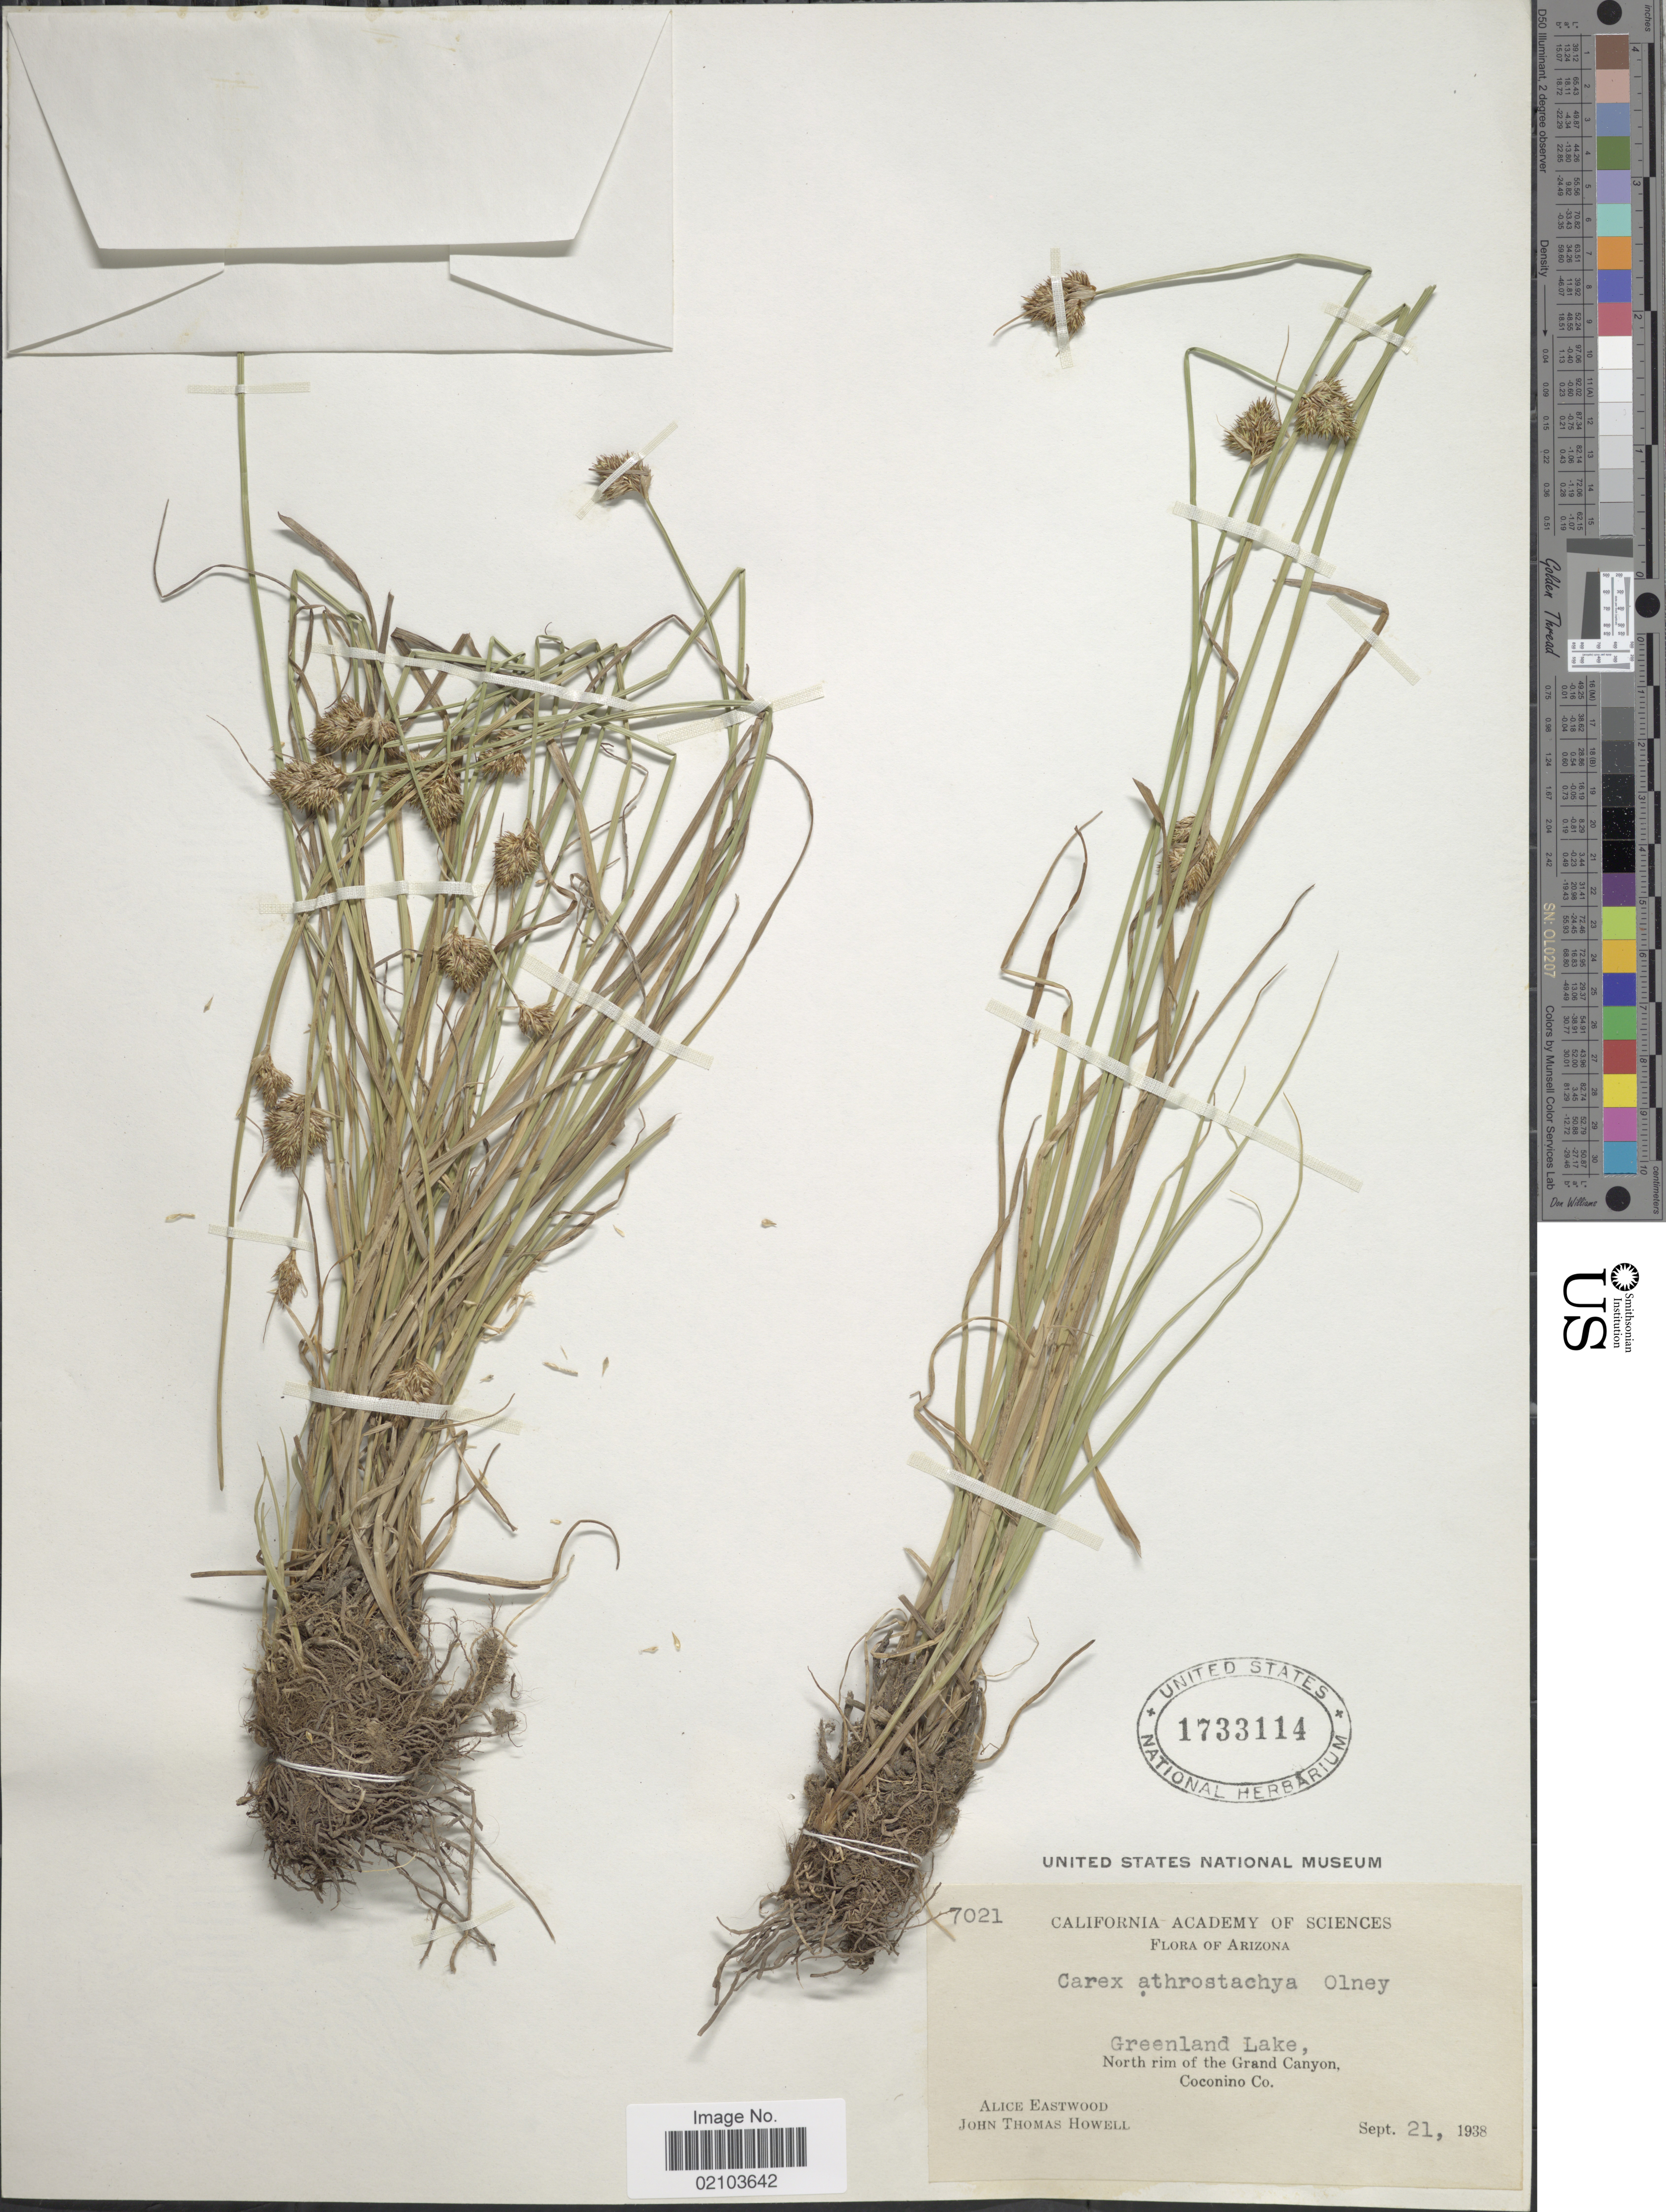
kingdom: Plantae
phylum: Tracheophyta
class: Liliopsida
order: Poales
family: Cyperaceae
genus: Carex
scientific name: Carex athrostachya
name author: Olney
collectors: A. Eastwood & J. T. Howell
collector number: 7021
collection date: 1938-09-21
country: United States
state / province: Arizona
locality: Greenland Lake, North rim of the Grand Canyon, Coconino Co.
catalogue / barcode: US 1733114